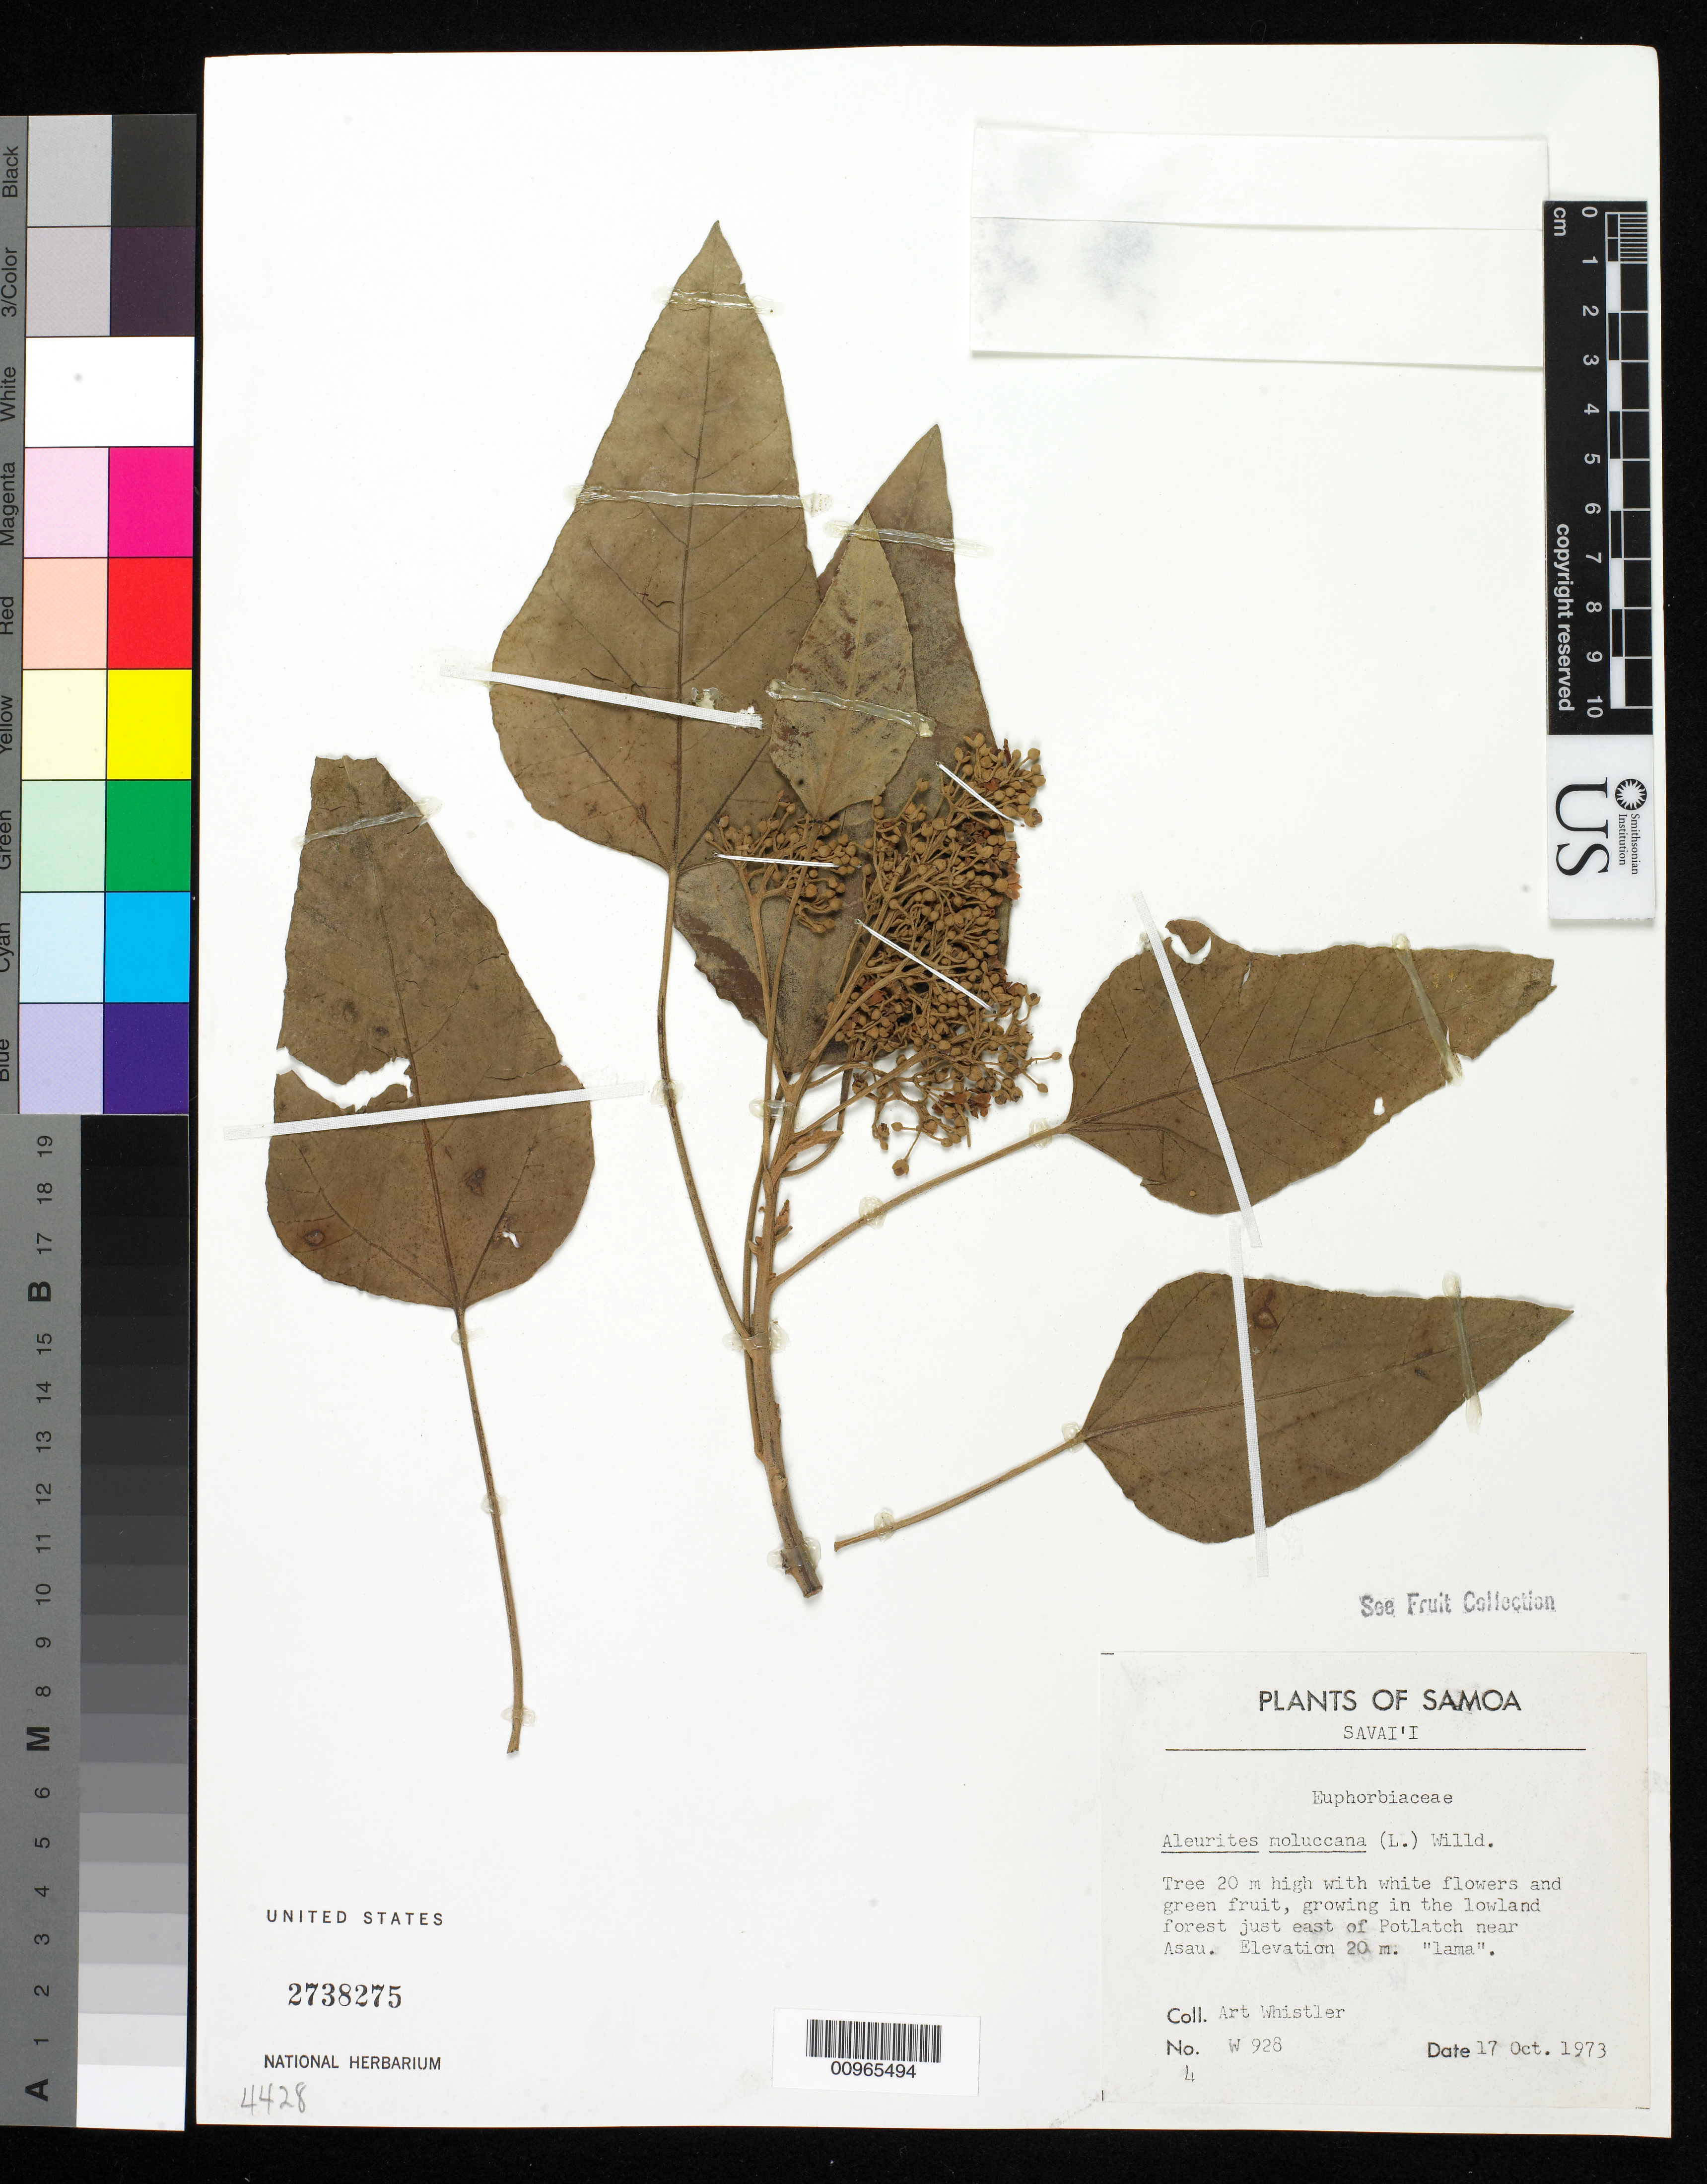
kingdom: Plantae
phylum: Tracheophyta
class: Magnoliopsida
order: Malpighiales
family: Euphorbiaceae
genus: Aleurites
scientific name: Aleurites moluccanus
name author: (L.) Willd.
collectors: A. Whistler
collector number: W928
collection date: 1973-10-17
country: Samoa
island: Savai'i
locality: Lowland forest just east of Potlatch near Asau, Vaisigano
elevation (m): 20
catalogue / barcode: US 2738275